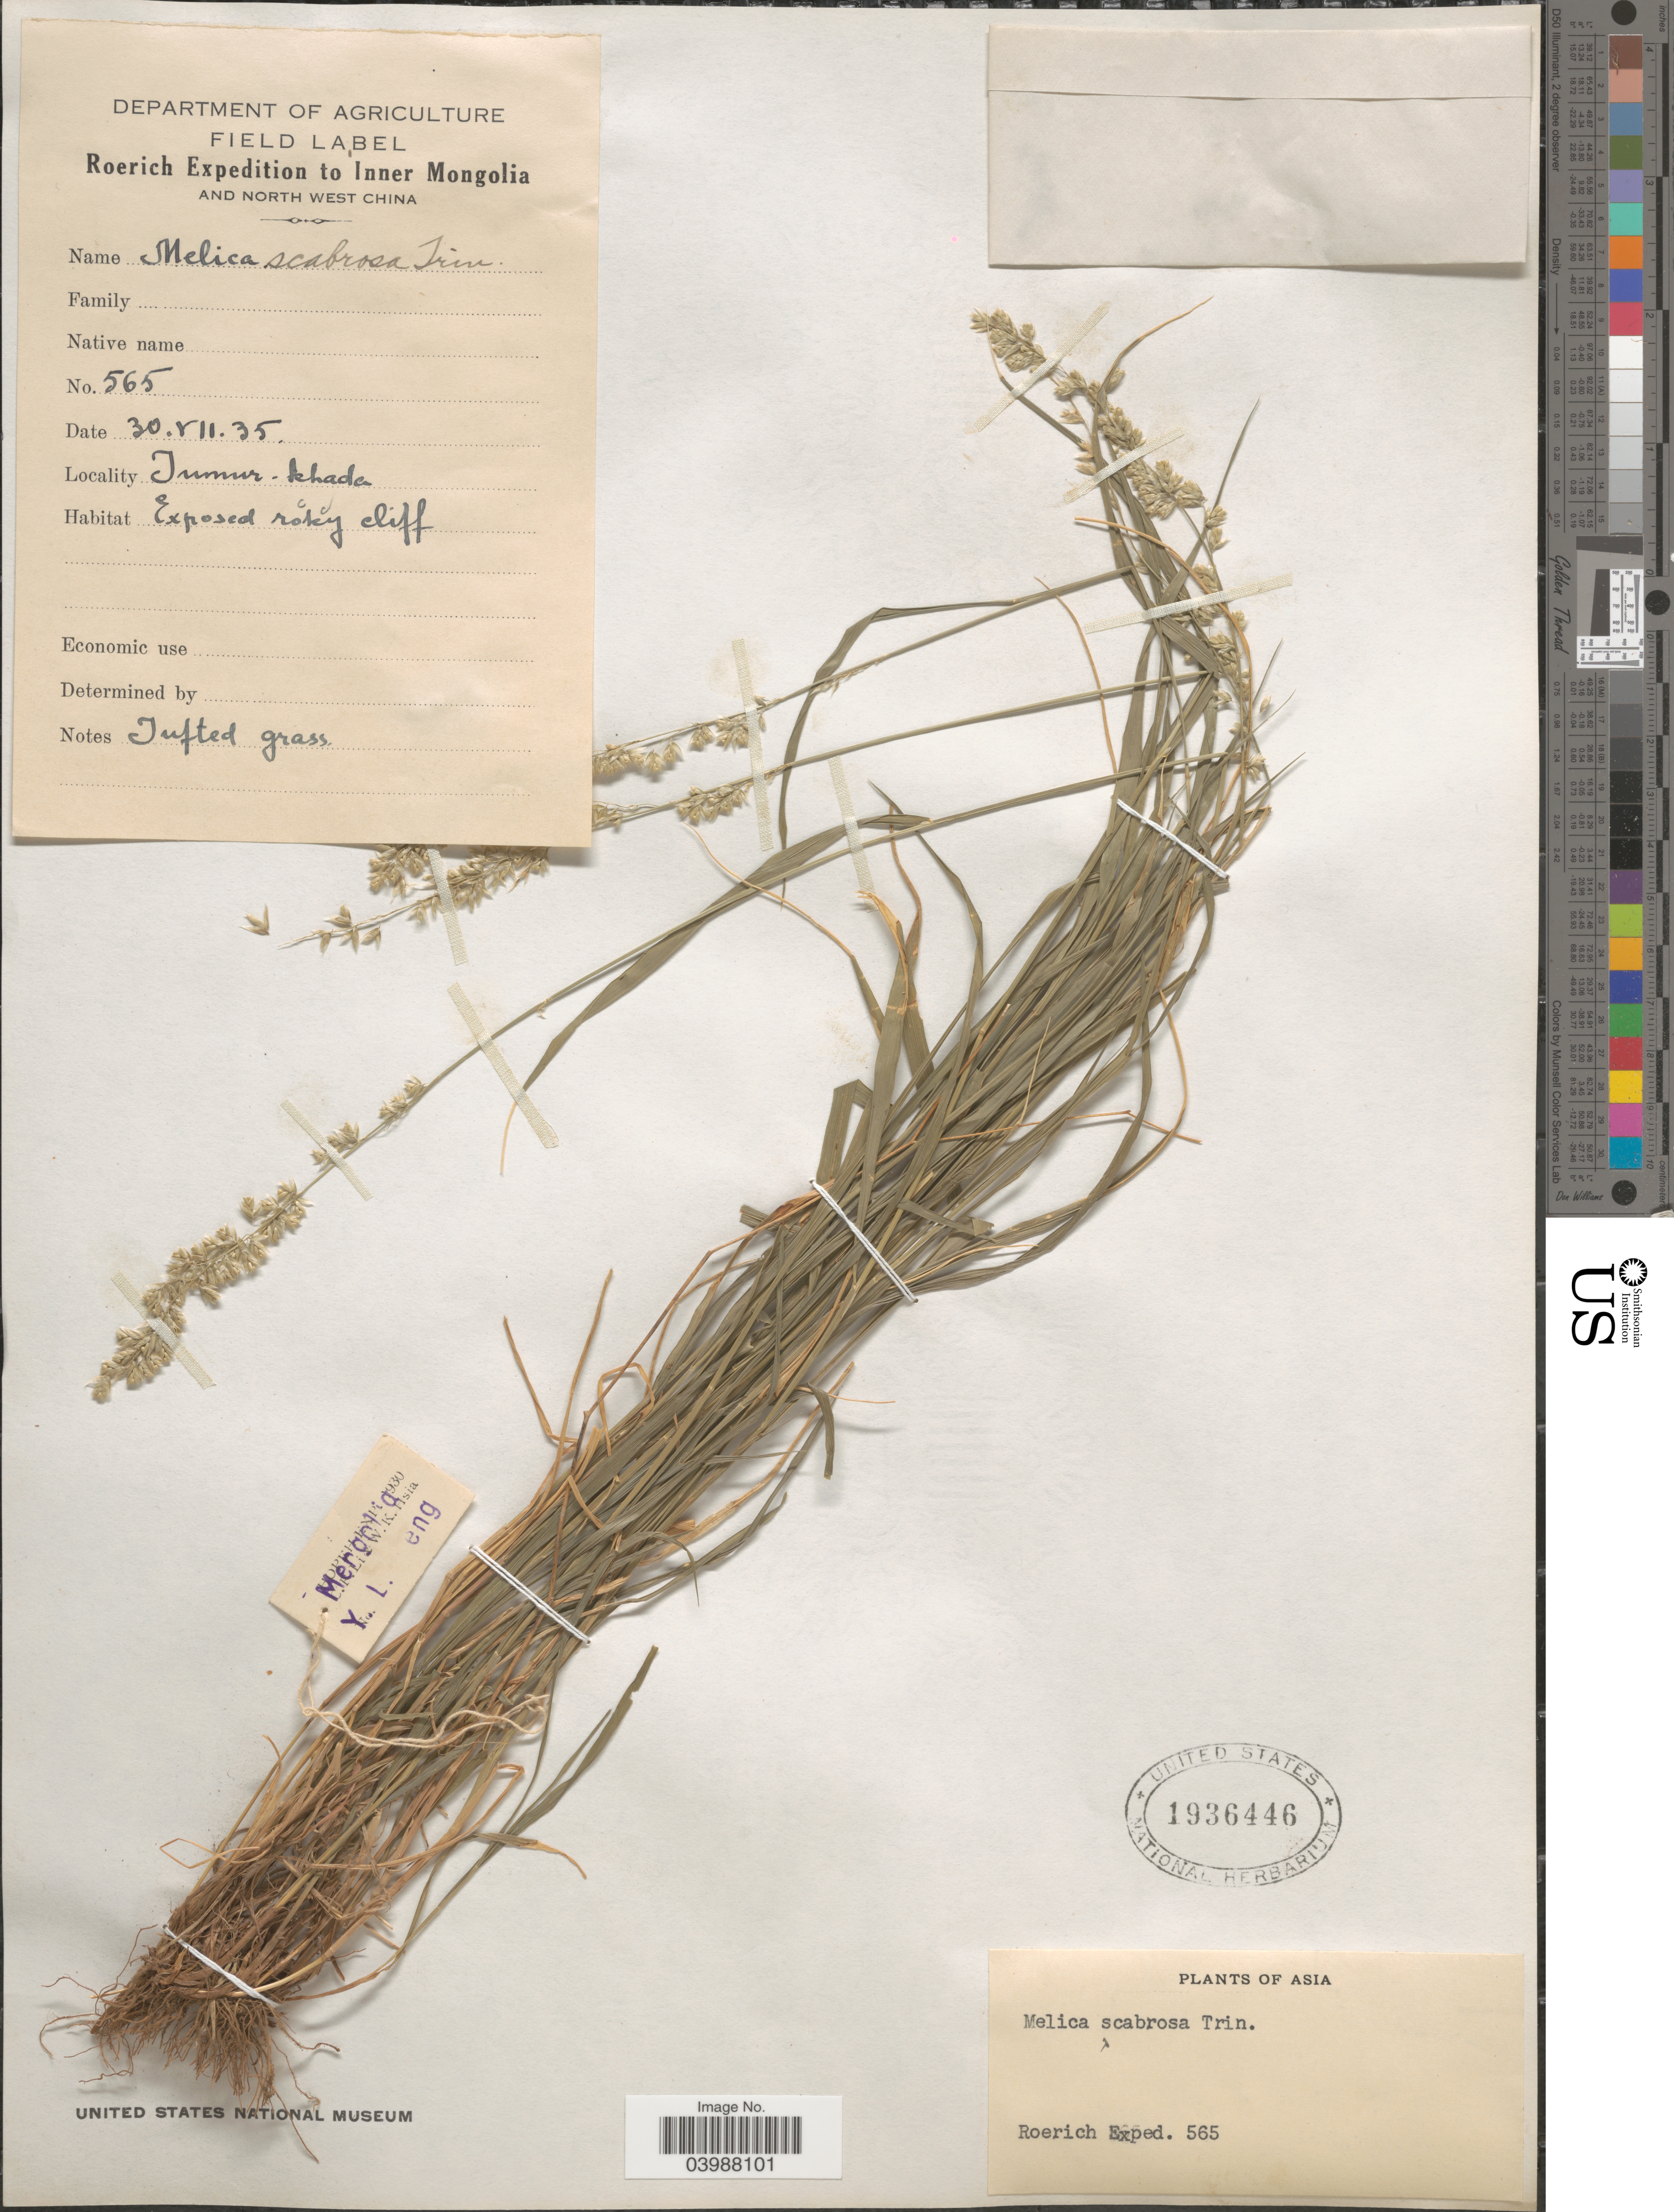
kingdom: Plantae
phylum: Tracheophyta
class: Liliopsida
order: Poales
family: Poaceae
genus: Melica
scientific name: Melica scabrosa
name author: Trin.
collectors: Roerich Expedition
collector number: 565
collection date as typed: Transcribed d/m/y: 30/7/35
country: China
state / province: Nei Monggol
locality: Inner Mongolia and North West China. Tumur hada.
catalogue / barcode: US 1936446